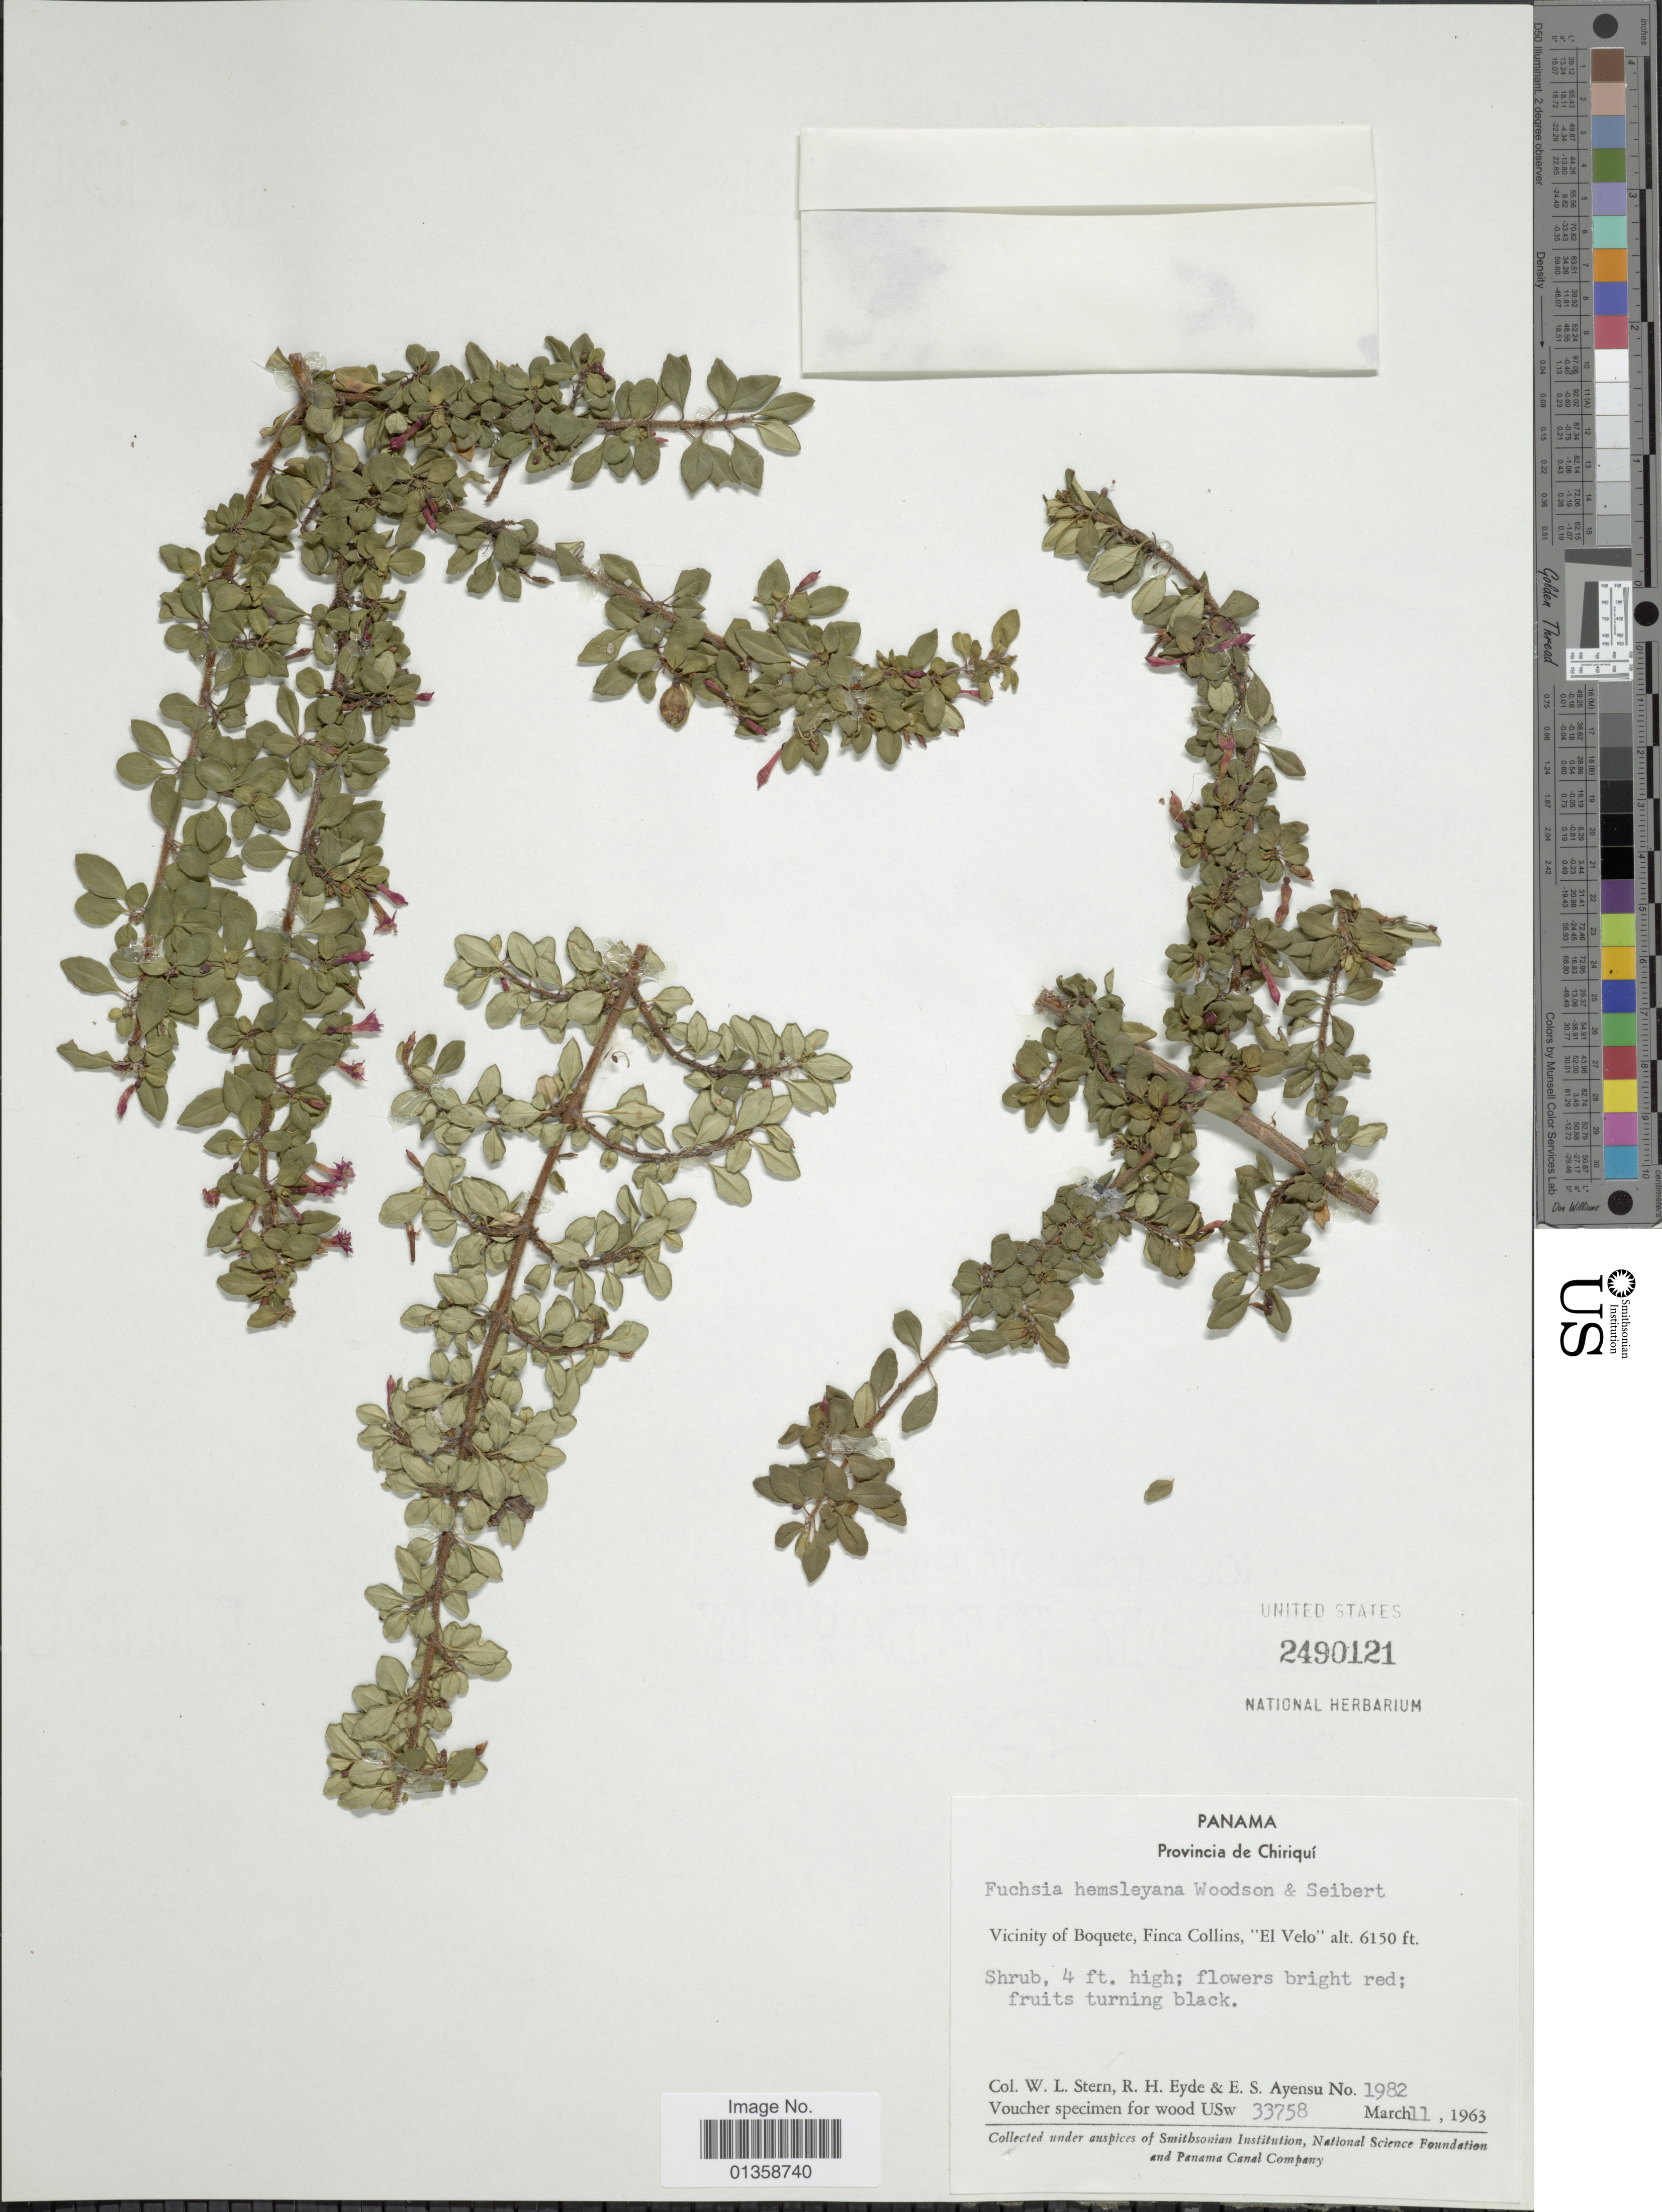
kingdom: Plantae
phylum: Tracheophyta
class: Magnoliopsida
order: Myrtales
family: Onagraceae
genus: Fuchsia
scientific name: Fuchsia microphylla subsp. hemsleyana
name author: (Woodson & Seibert) Breedlove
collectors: W. L. Stern, R. H. Eyde & E. S. Ayensu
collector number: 1982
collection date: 1963-03-11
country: Panama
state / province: Chiriqui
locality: Vicinity of Boquete, Fincal Collins, "El Vedo"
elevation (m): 1875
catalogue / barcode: US 2490121